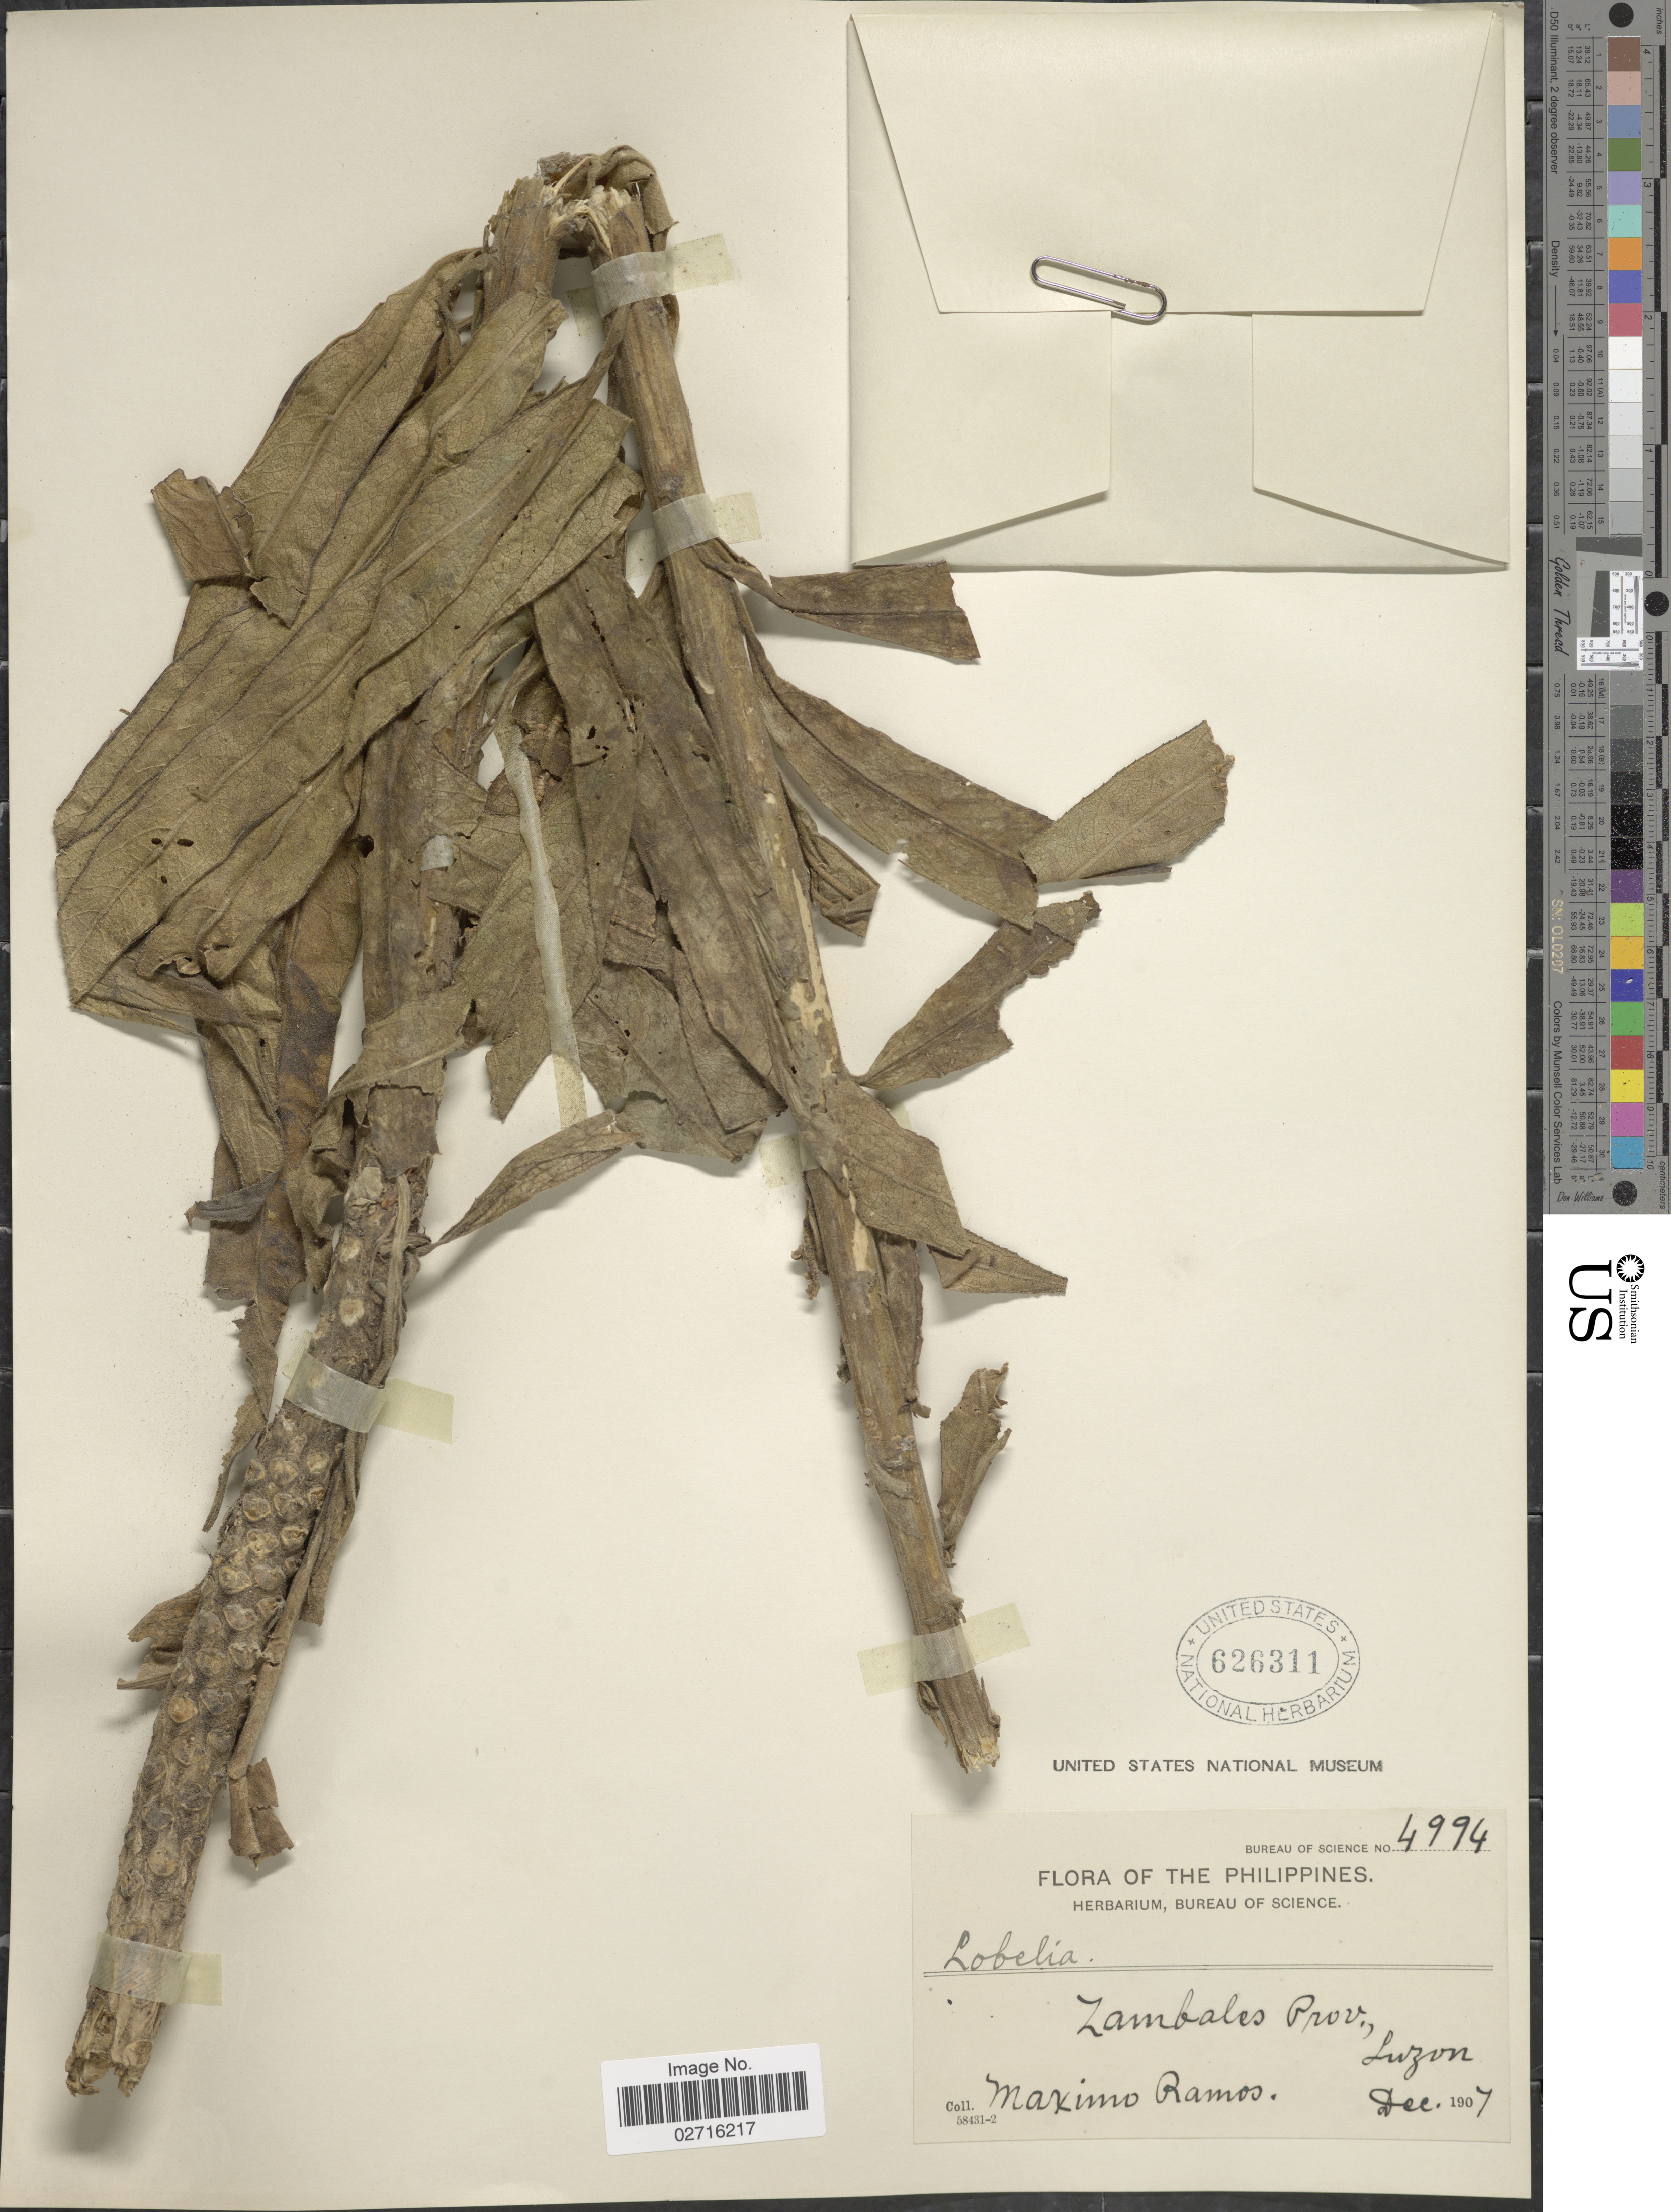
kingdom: Plantae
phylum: Tracheophyta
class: Magnoliopsida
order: Asterales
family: Campanulaceae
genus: Lobelia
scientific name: Lobelia nicotianifolia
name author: Roth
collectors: M. Ramos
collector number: Bureau of Science 4994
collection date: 1907-12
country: Philippines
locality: Zambales Prov., Luzon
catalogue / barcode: US 626311